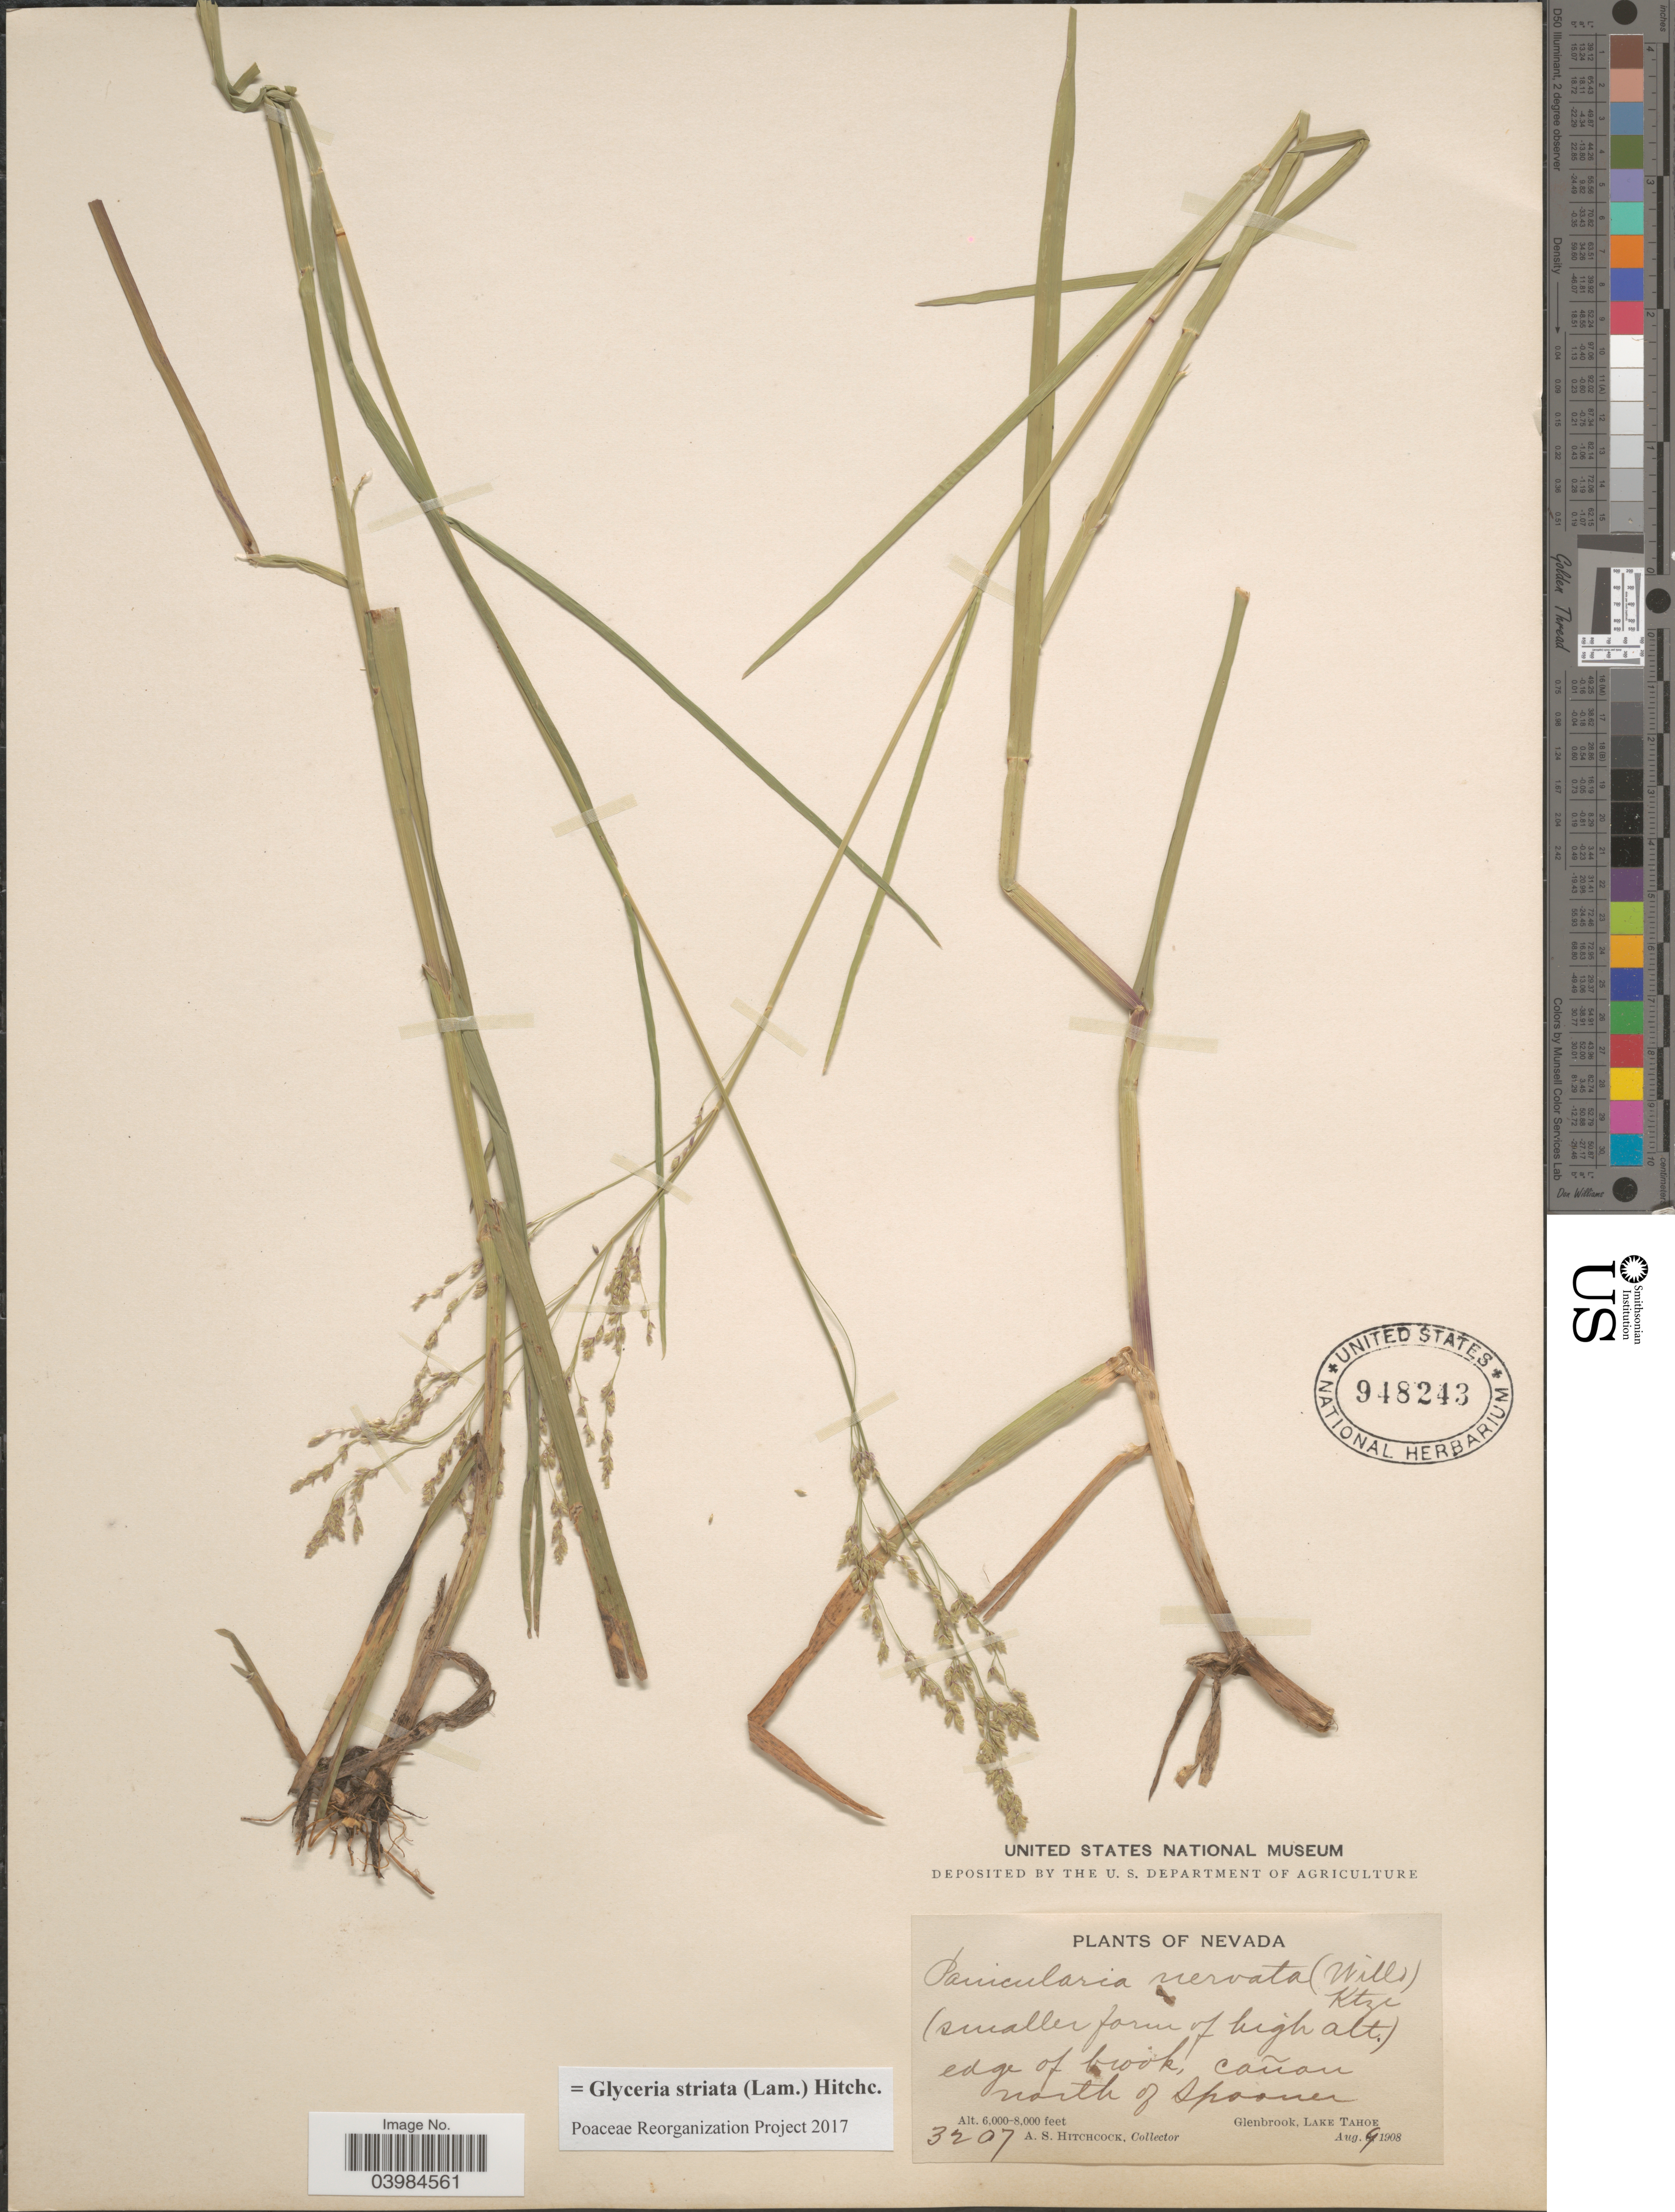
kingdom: Plantae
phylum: Tracheophyta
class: Liliopsida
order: Poales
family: Poaceae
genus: Glyceria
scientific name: Glyceria striata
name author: (Lam.) Hitchc.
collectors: A. S. Hitchcock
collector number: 3207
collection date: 1908-08-09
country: United States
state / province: Nevada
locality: Edge of brook, cañon north of Spooner. Glenbrook, Lake Tahoe.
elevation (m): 1829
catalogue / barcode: US 918243